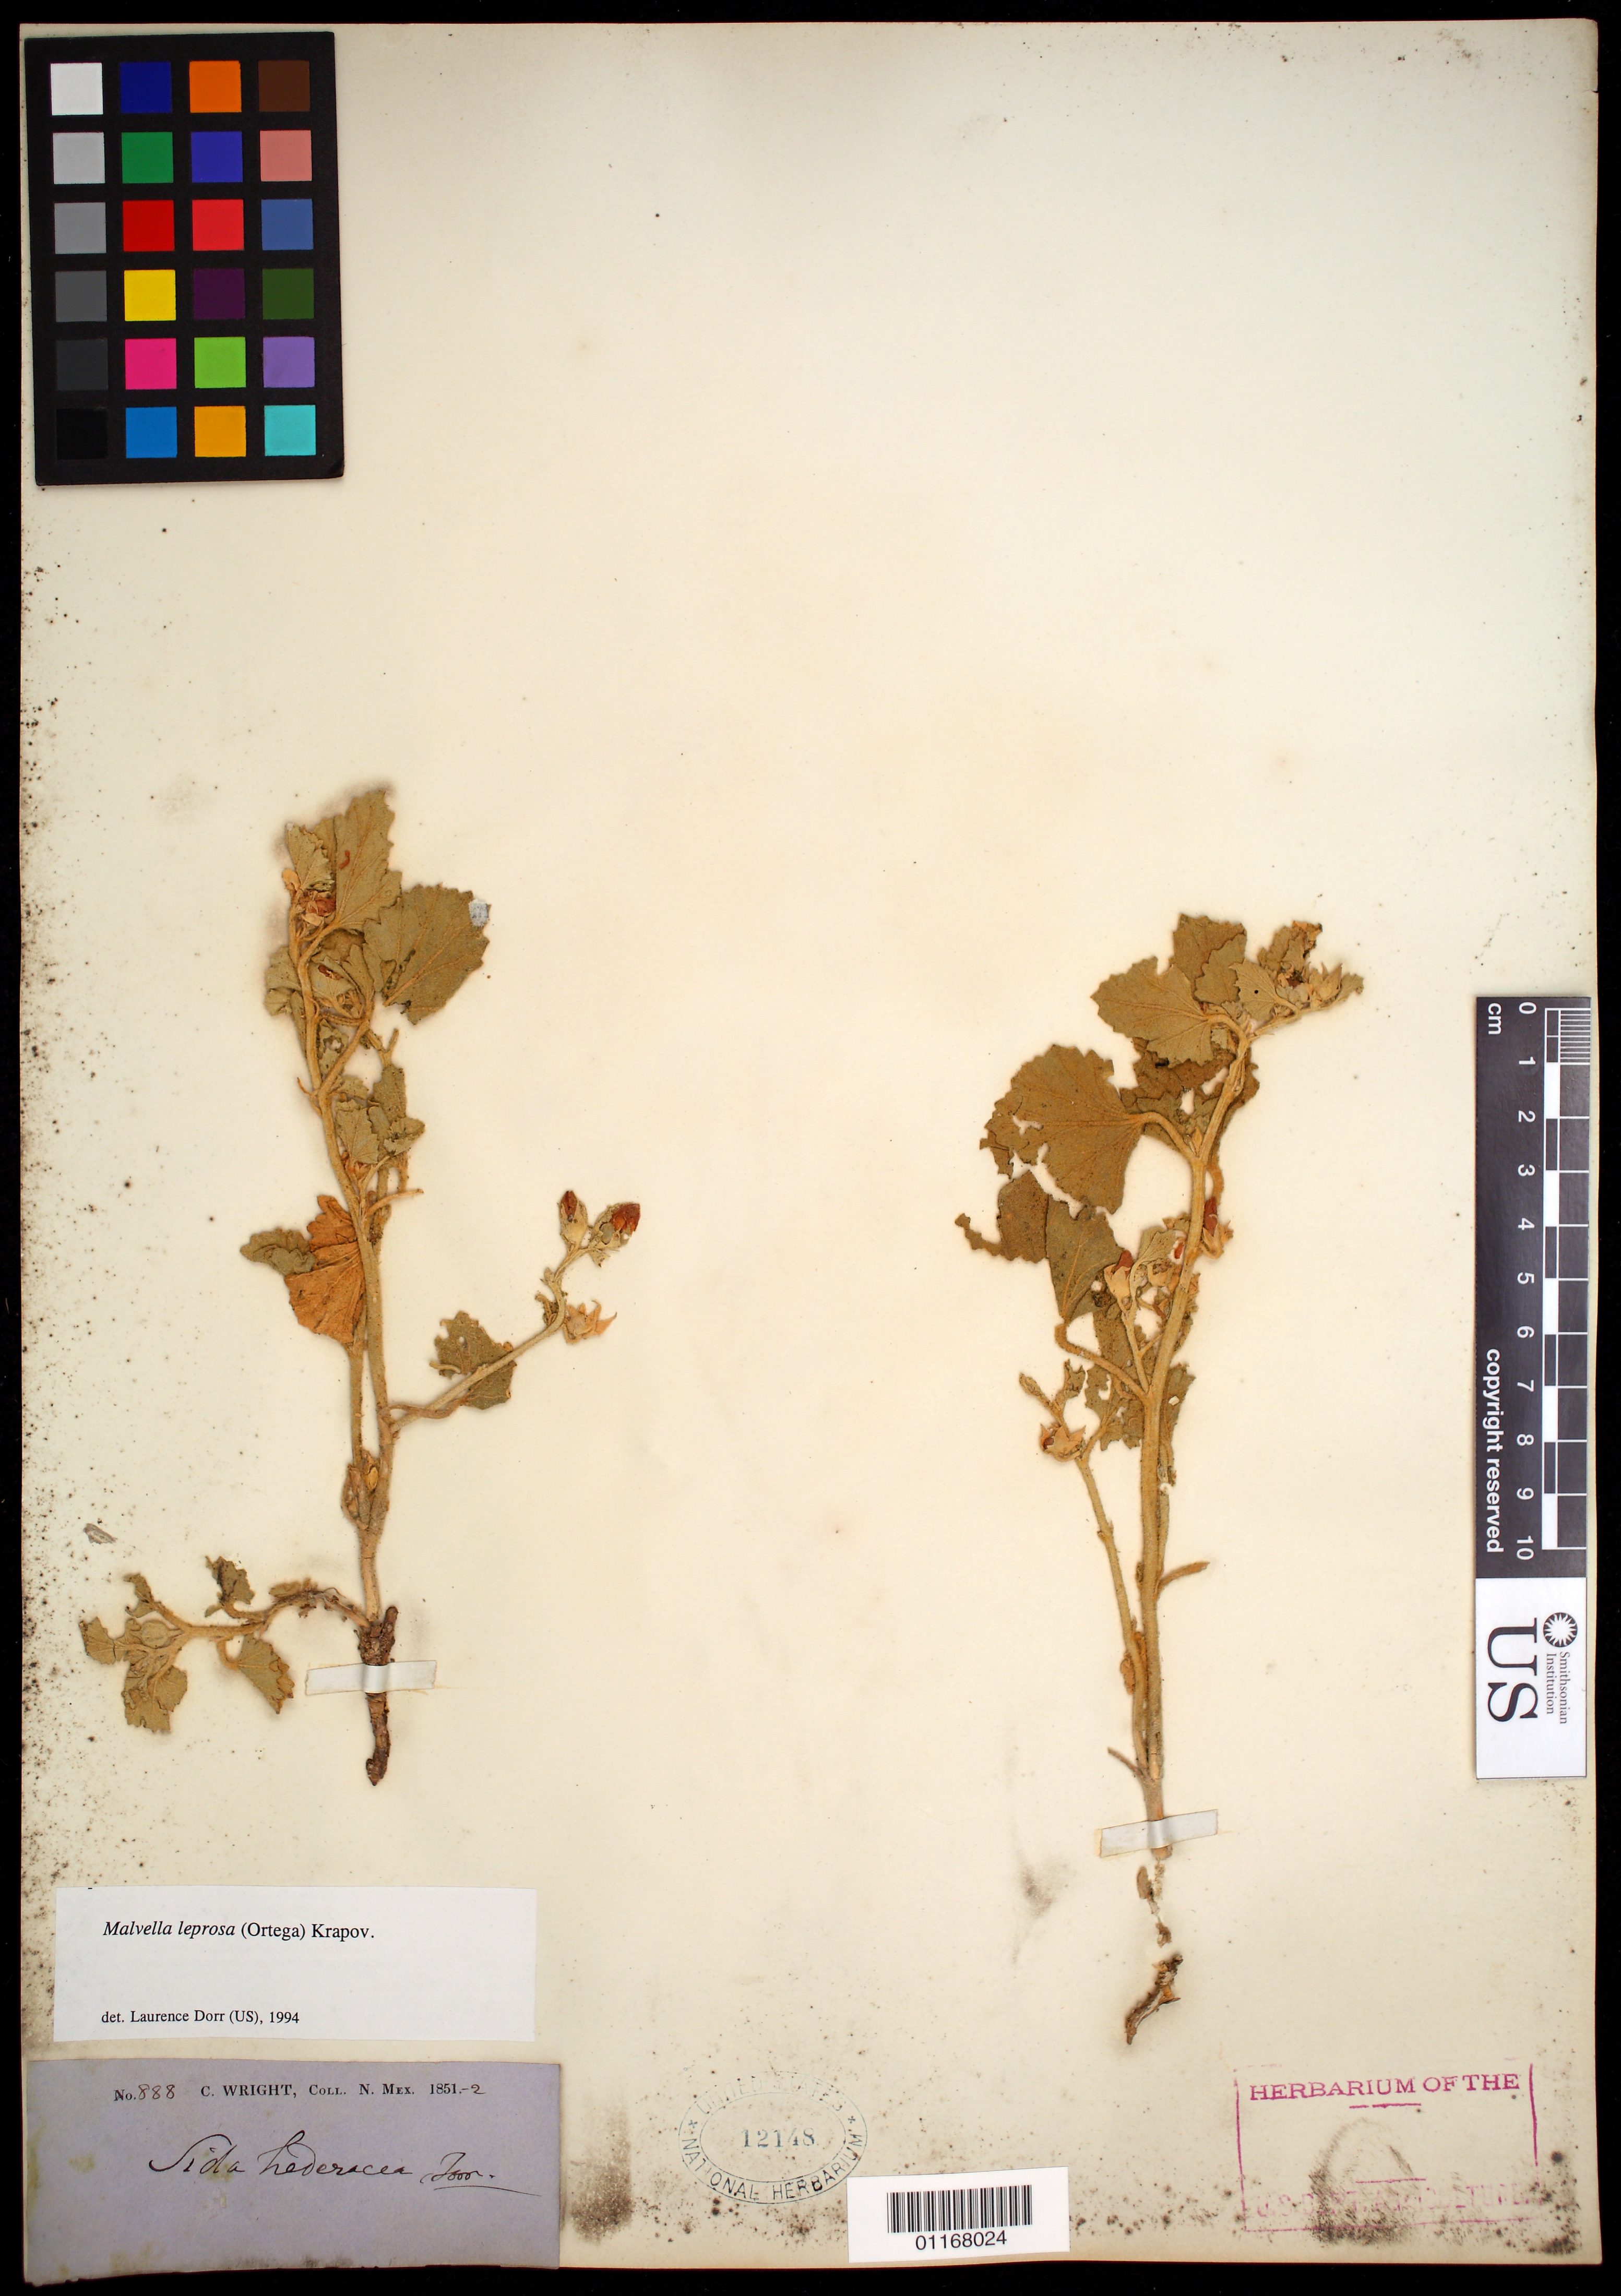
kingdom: Plantae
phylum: Tracheophyta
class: Magnoliopsida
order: Malvales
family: Malvaceae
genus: Malvella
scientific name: Malvella leprosa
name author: (Ortega) Krapov.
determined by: Dorr, L. J., (BOT), Smithsonian Institution - National Museum of Natural History (UNITED STATES)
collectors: C. Wright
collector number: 888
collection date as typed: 1851 to -- --- 1852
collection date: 1851/1852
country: United States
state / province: New Mexico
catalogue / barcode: US 12148